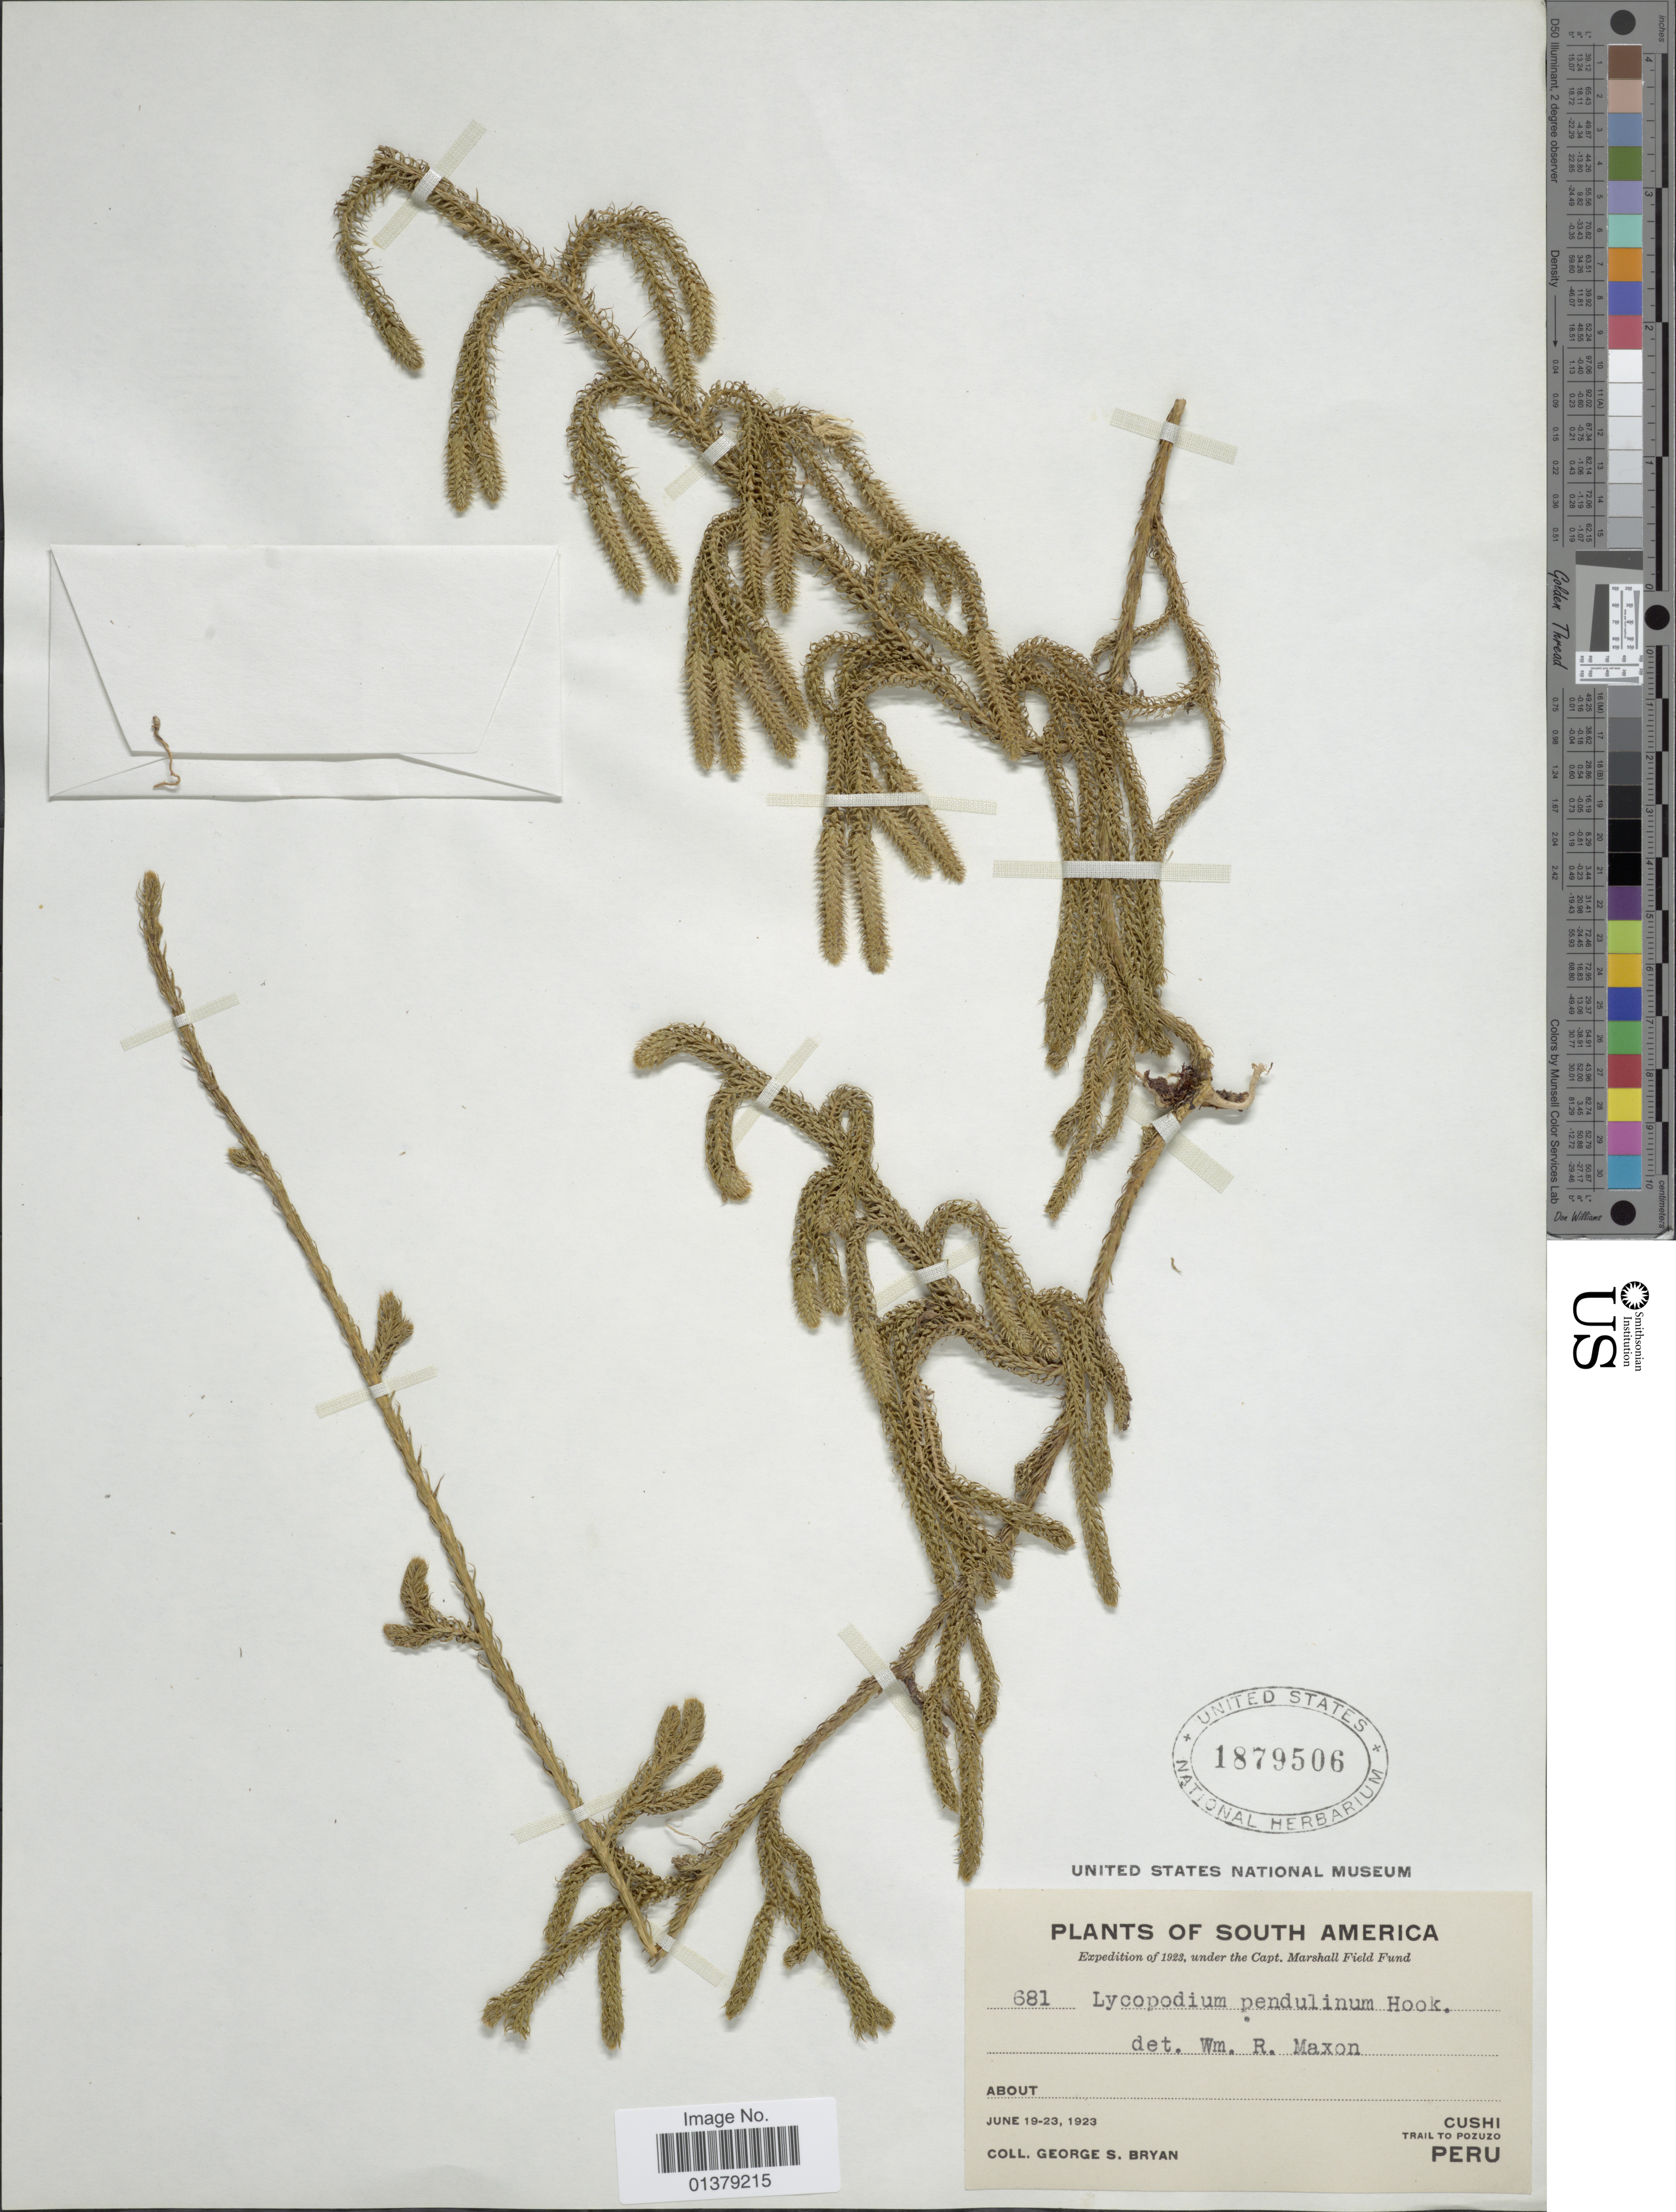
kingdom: Plantae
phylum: Tracheophyta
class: Lycopodiopsida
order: Lycopodiales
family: Lycopodiaceae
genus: Palhinhaea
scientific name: Palhinhaea pendulina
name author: (Hook.) Holub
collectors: G. S. Bryan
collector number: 681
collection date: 1923-06-19/1923-06-23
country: Peru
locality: South America, About Cushi Trail to Pozuzo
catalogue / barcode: US 1879506